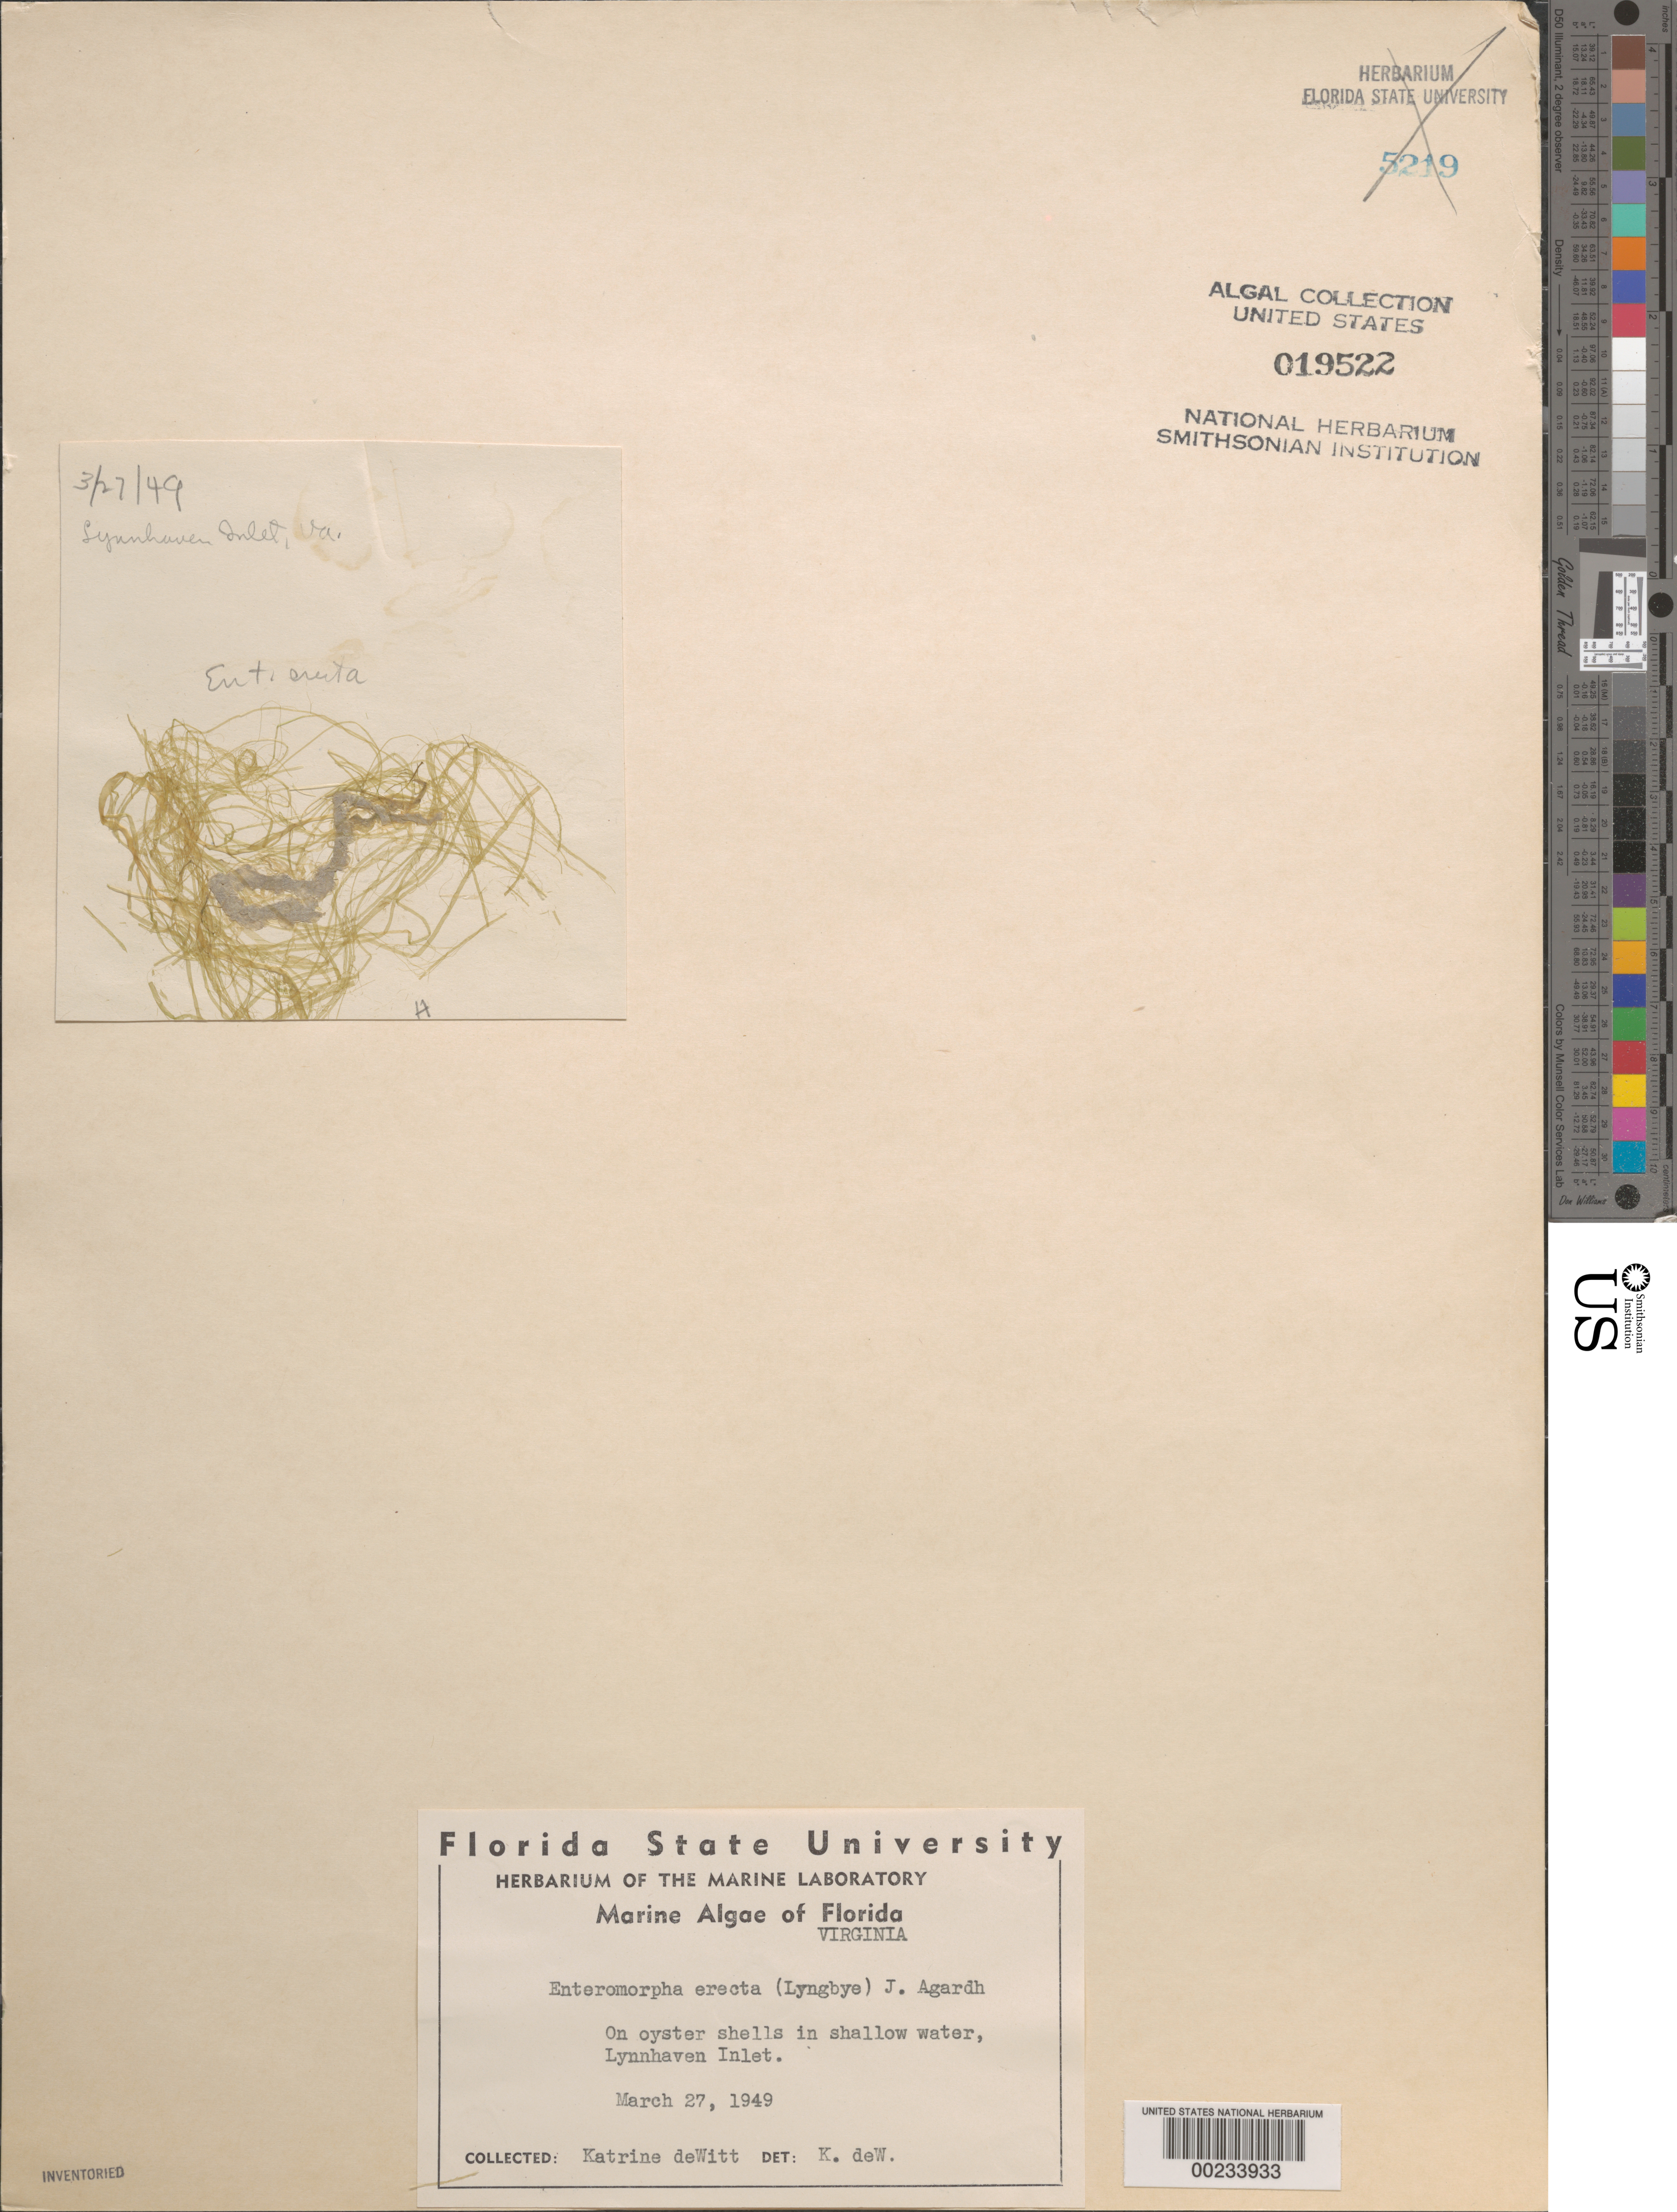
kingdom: Plantae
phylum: Chlorophyta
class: Ulvophyceae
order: Ulvales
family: Ulvaceae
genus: Ulva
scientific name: Ulva paradoxa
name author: C. Agardh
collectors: K. deWitt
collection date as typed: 27 Mar 1949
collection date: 1949-03-27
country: United States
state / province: Virginia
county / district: City of Virginia Beach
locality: Lynnhaven Inlet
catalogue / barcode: US 19522